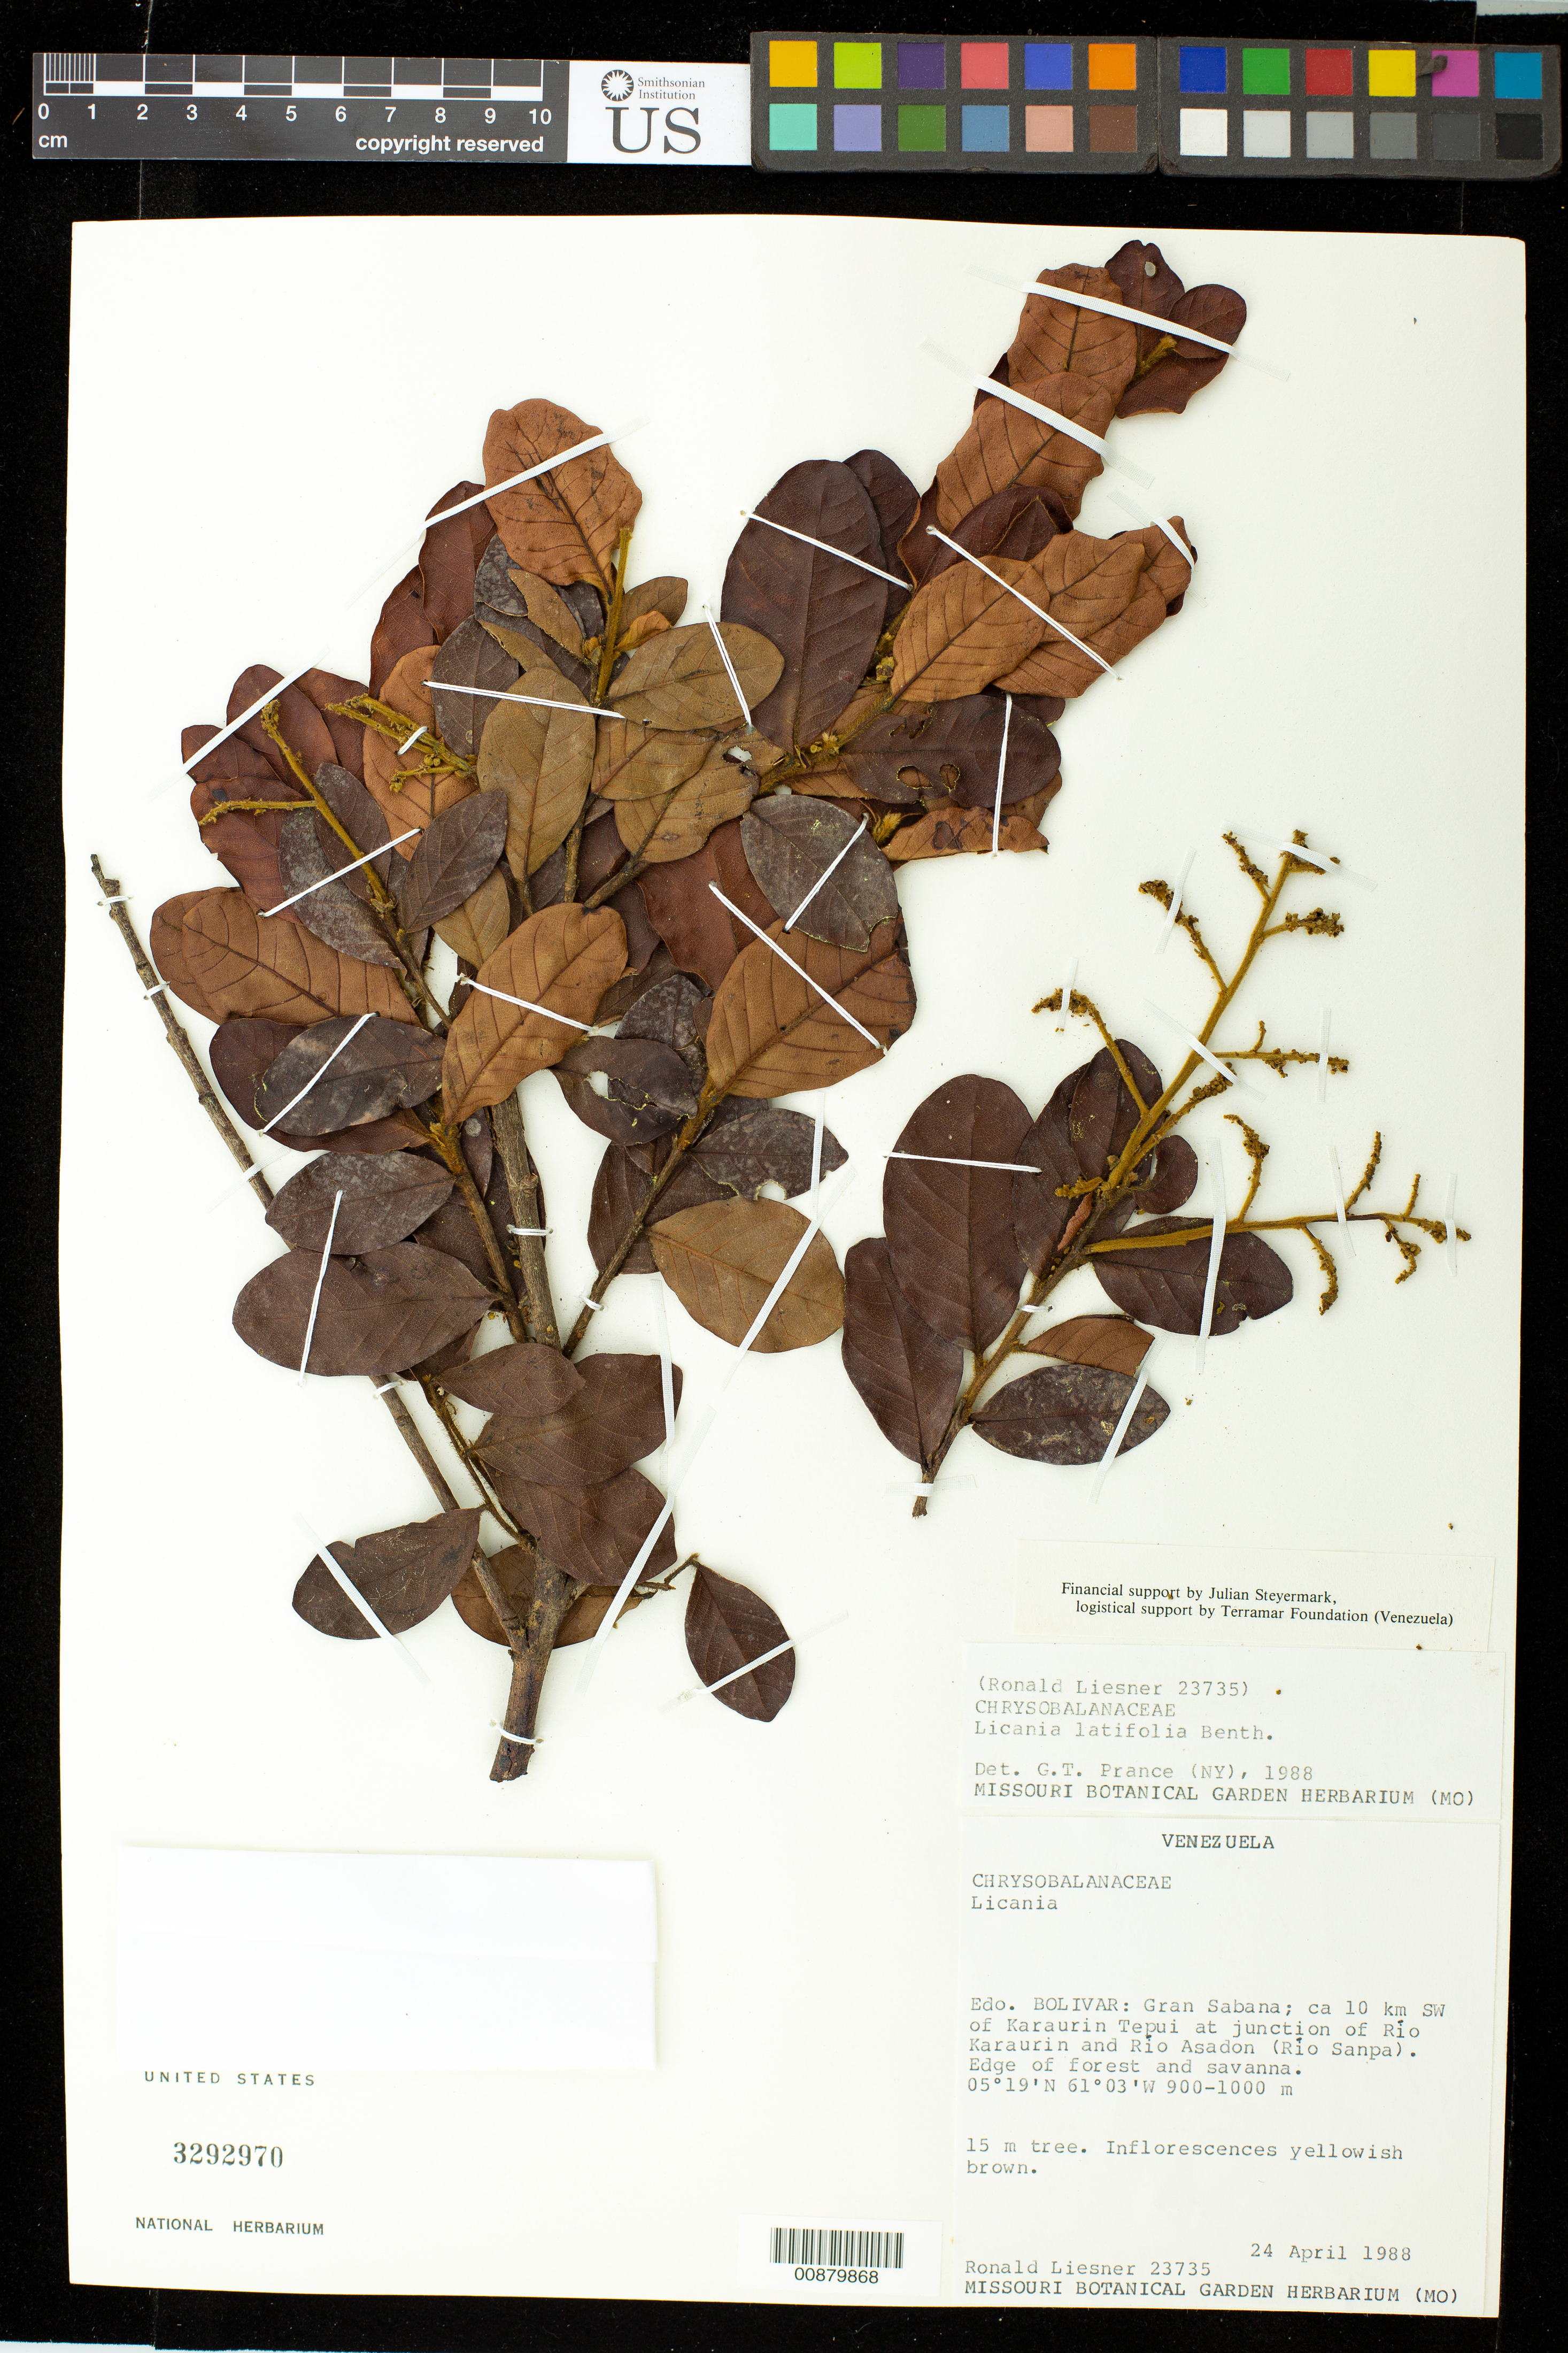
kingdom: Plantae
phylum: Tracheophyta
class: Magnoliopsida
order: Malpighiales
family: Chrysobalanaceae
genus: Licania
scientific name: Licania latifolia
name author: Benth. ex Hook. f.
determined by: Prance, G. T.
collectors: R. L. Liesner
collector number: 23735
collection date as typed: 24-Apr-88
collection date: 1988-04-24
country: Venezuela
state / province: Bolívar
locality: Gran Sabana, ca 10 km SW of Karaurin tepuí at junction of Río Karaurin and Río Asadon (Río Sanpa)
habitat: Edge of forest and savanna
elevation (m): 900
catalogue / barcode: US 3292970